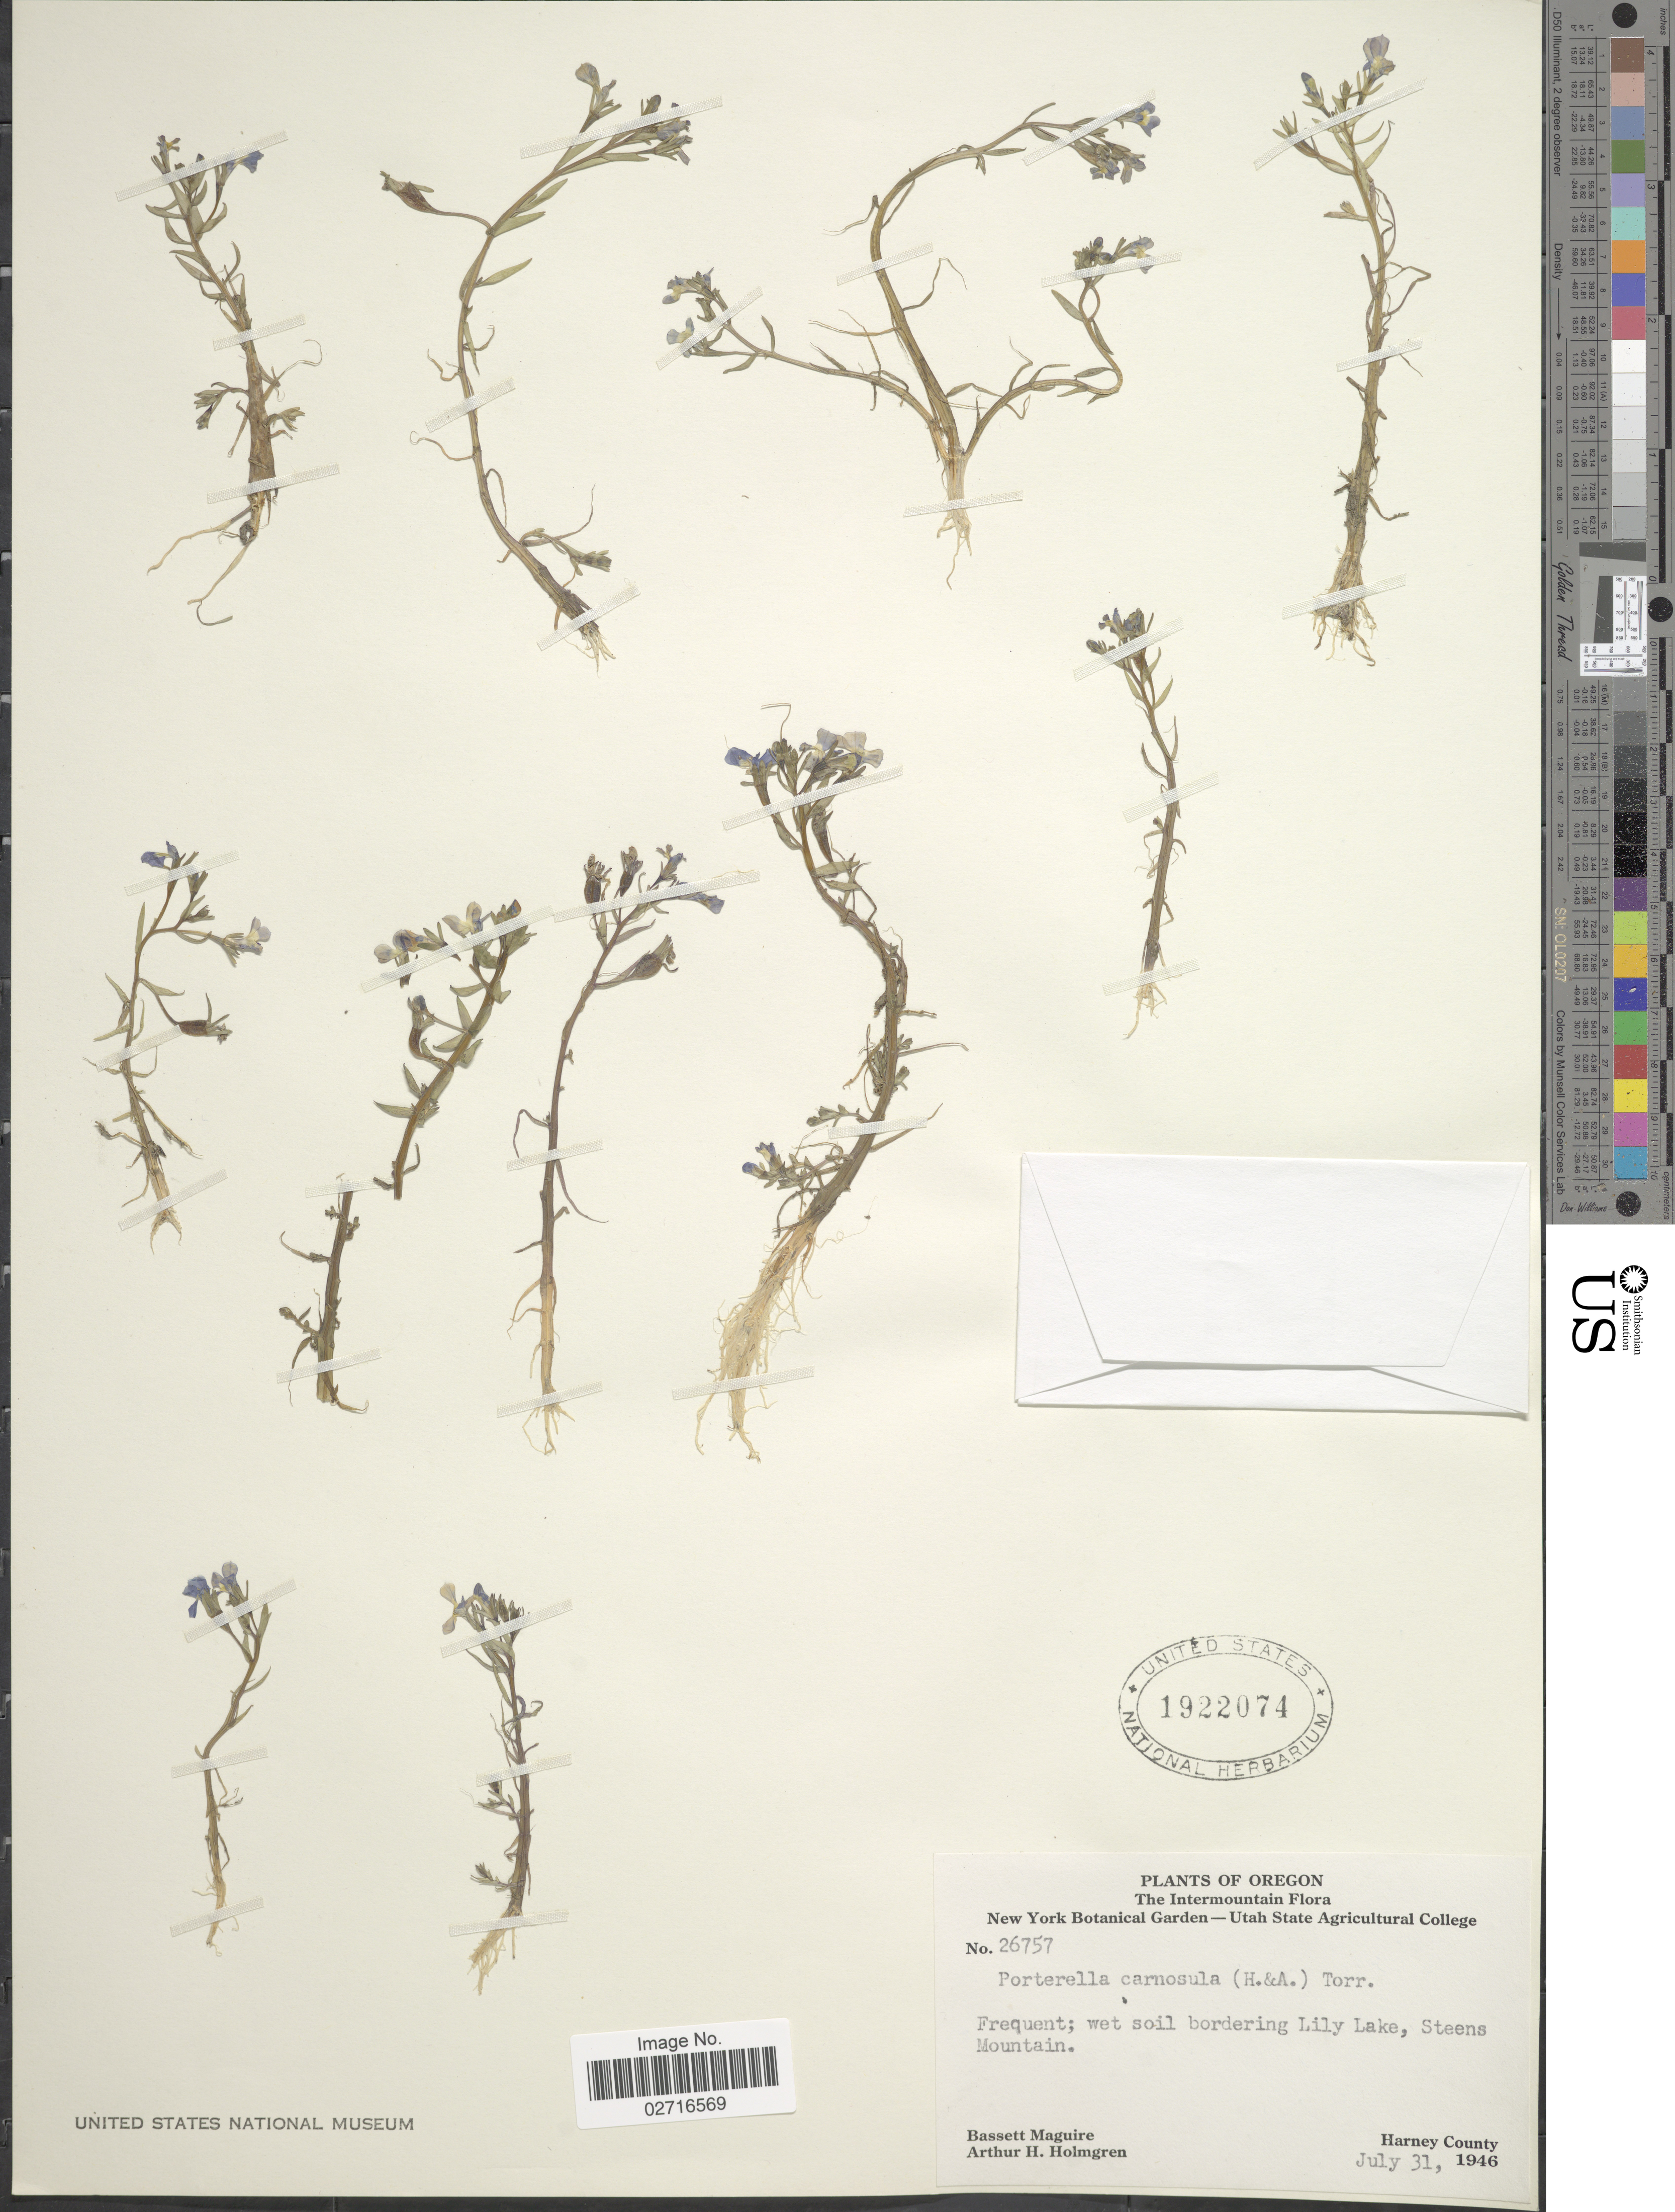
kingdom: Plantae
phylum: Tracheophyta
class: Magnoliopsida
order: Asterales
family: Campanulaceae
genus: Laurentia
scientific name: Laurentia carnosula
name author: (Hook. & Arn.) Benth. ex A. Gray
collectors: B. Maguire & A. H. Holmgren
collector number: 26757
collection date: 1946-07-31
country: United States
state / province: Oregon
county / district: Harney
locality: The Intermountain Flora, wet soil bordering Lily Lake, Steens Mountain, Harney County.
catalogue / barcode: US 1922074